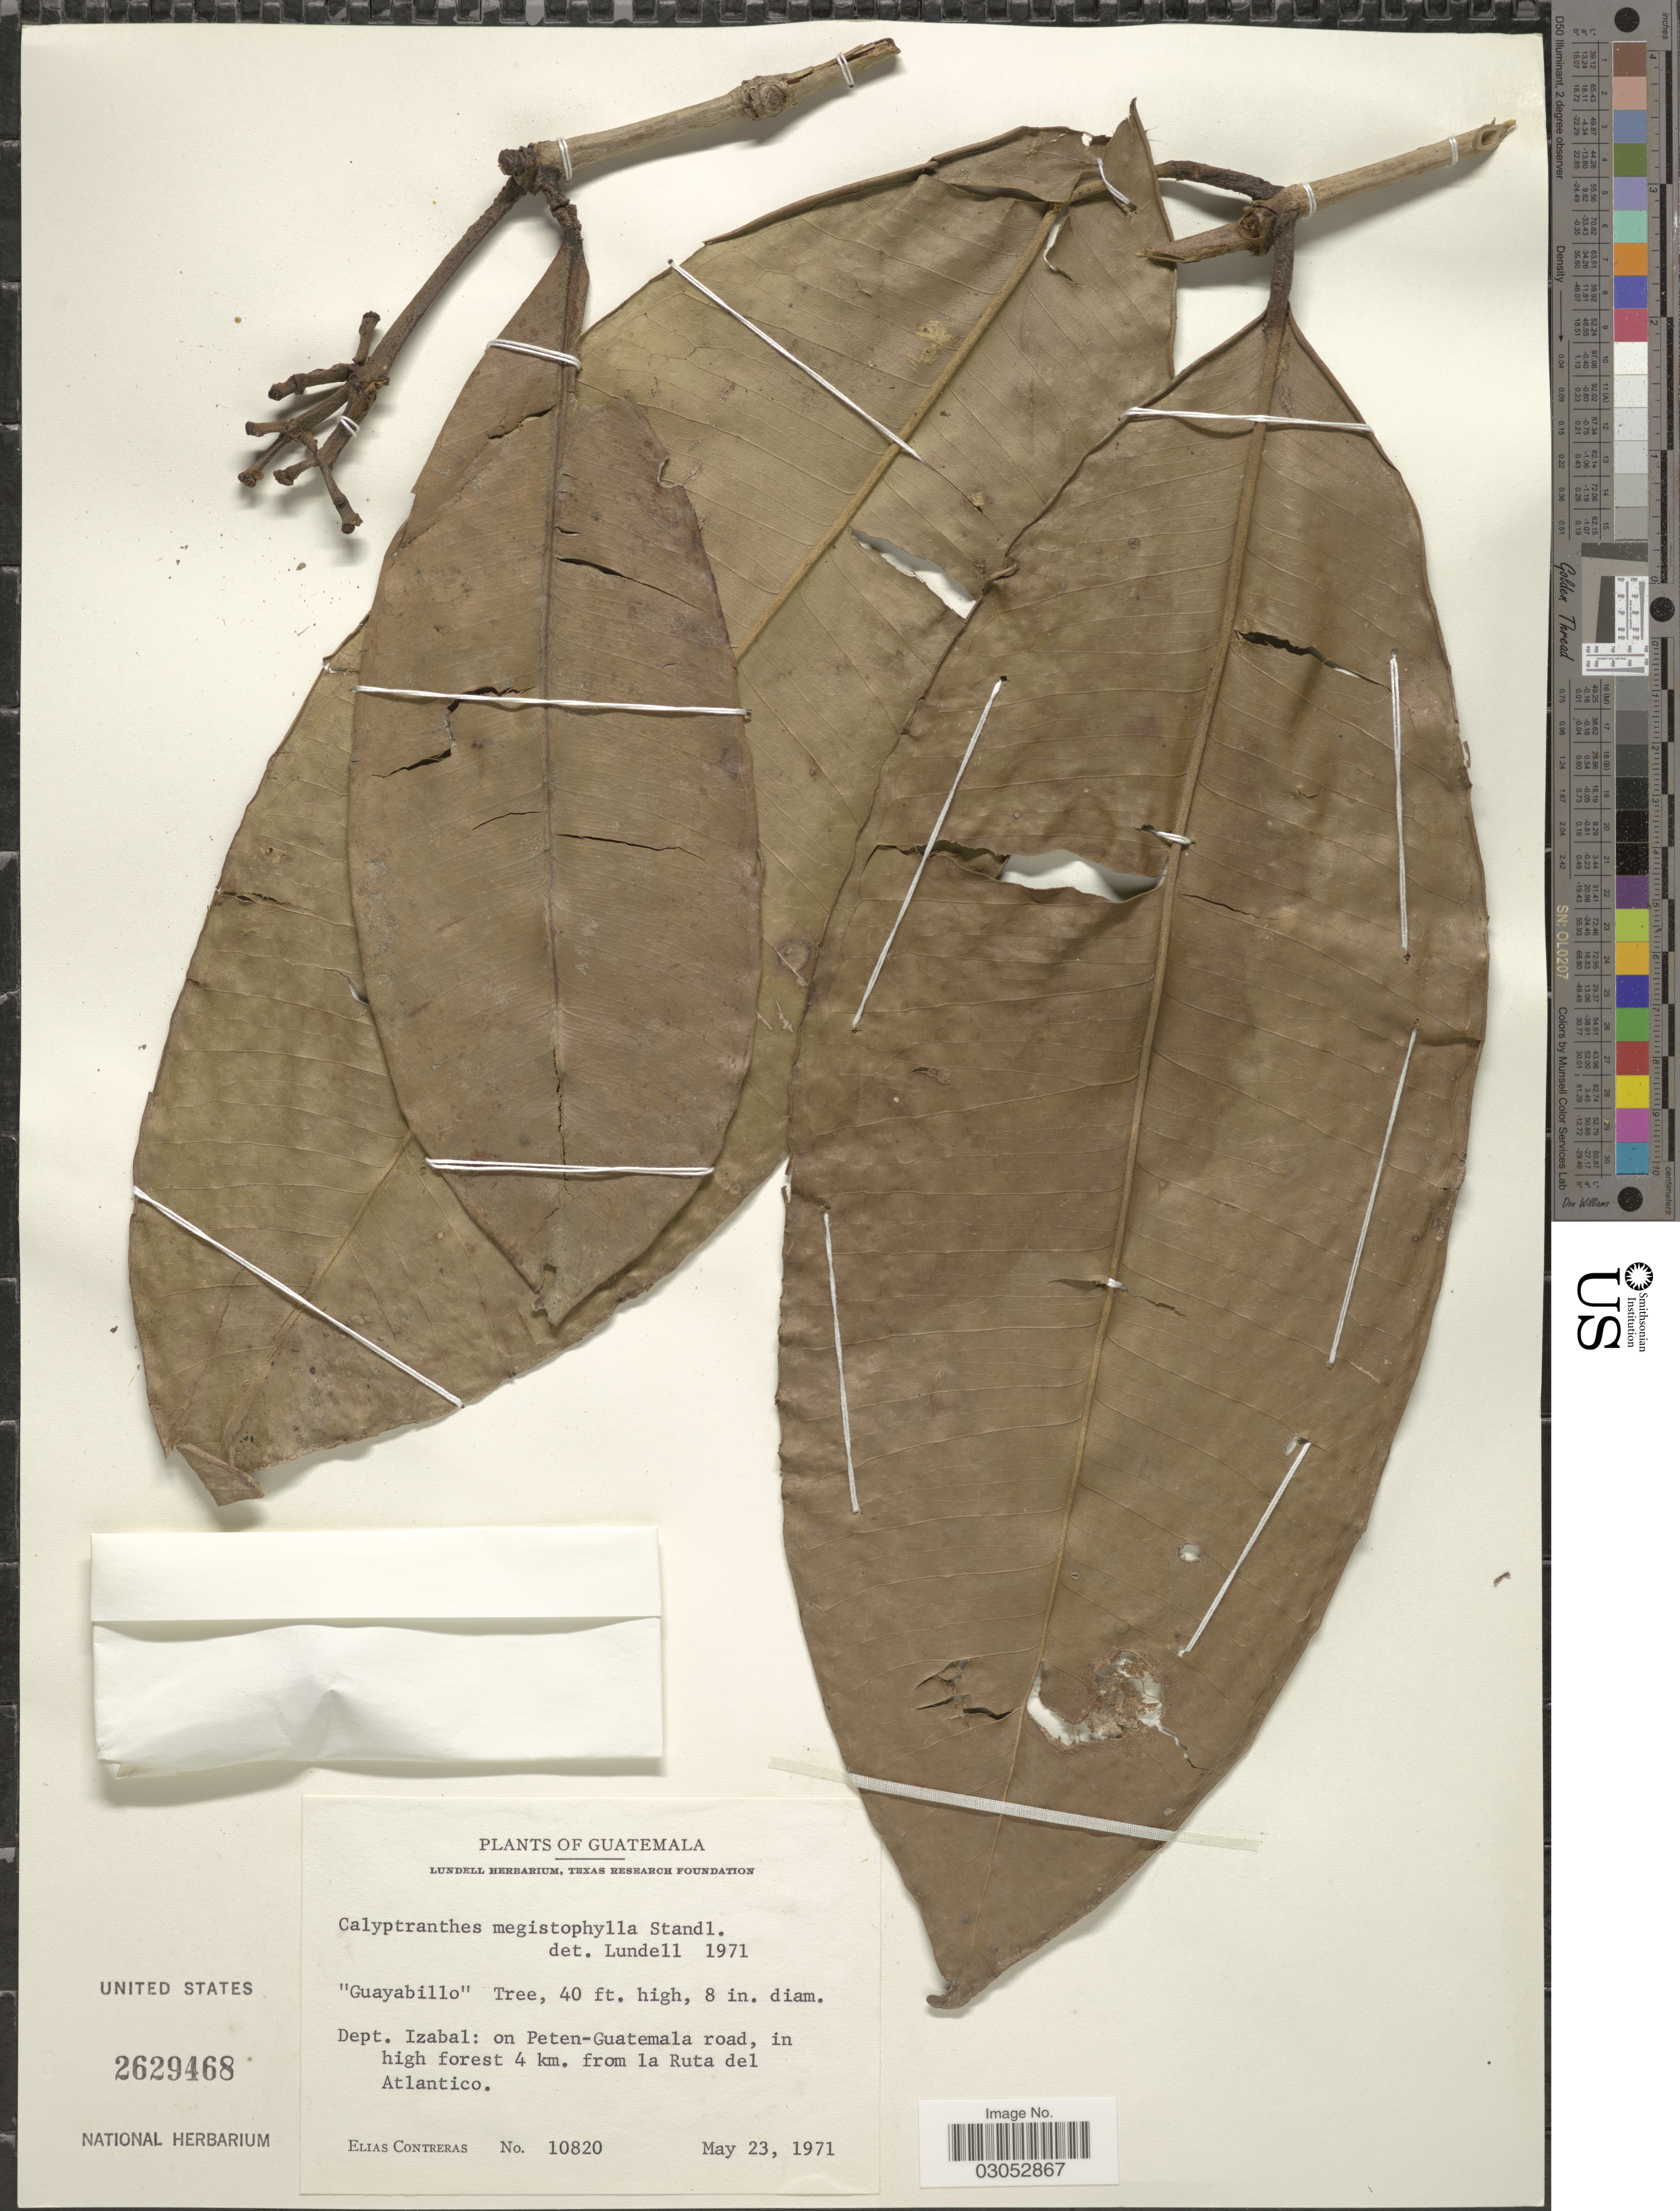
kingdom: Plantae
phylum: Tracheophyta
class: Magnoliopsida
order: Myrtales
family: Myrtaceae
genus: Myrcia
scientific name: Myrcia megistophylla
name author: (Standl.) A.R. Lourenço & Sánchez-Cháv.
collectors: E. Contreras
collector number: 10820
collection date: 1971-05-23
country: Guatemala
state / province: Izabal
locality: Dept. Izabal: On Peten-Guatemala road, in high forest 4 km. from la Ruta del Atlantico.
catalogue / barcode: US 2629468